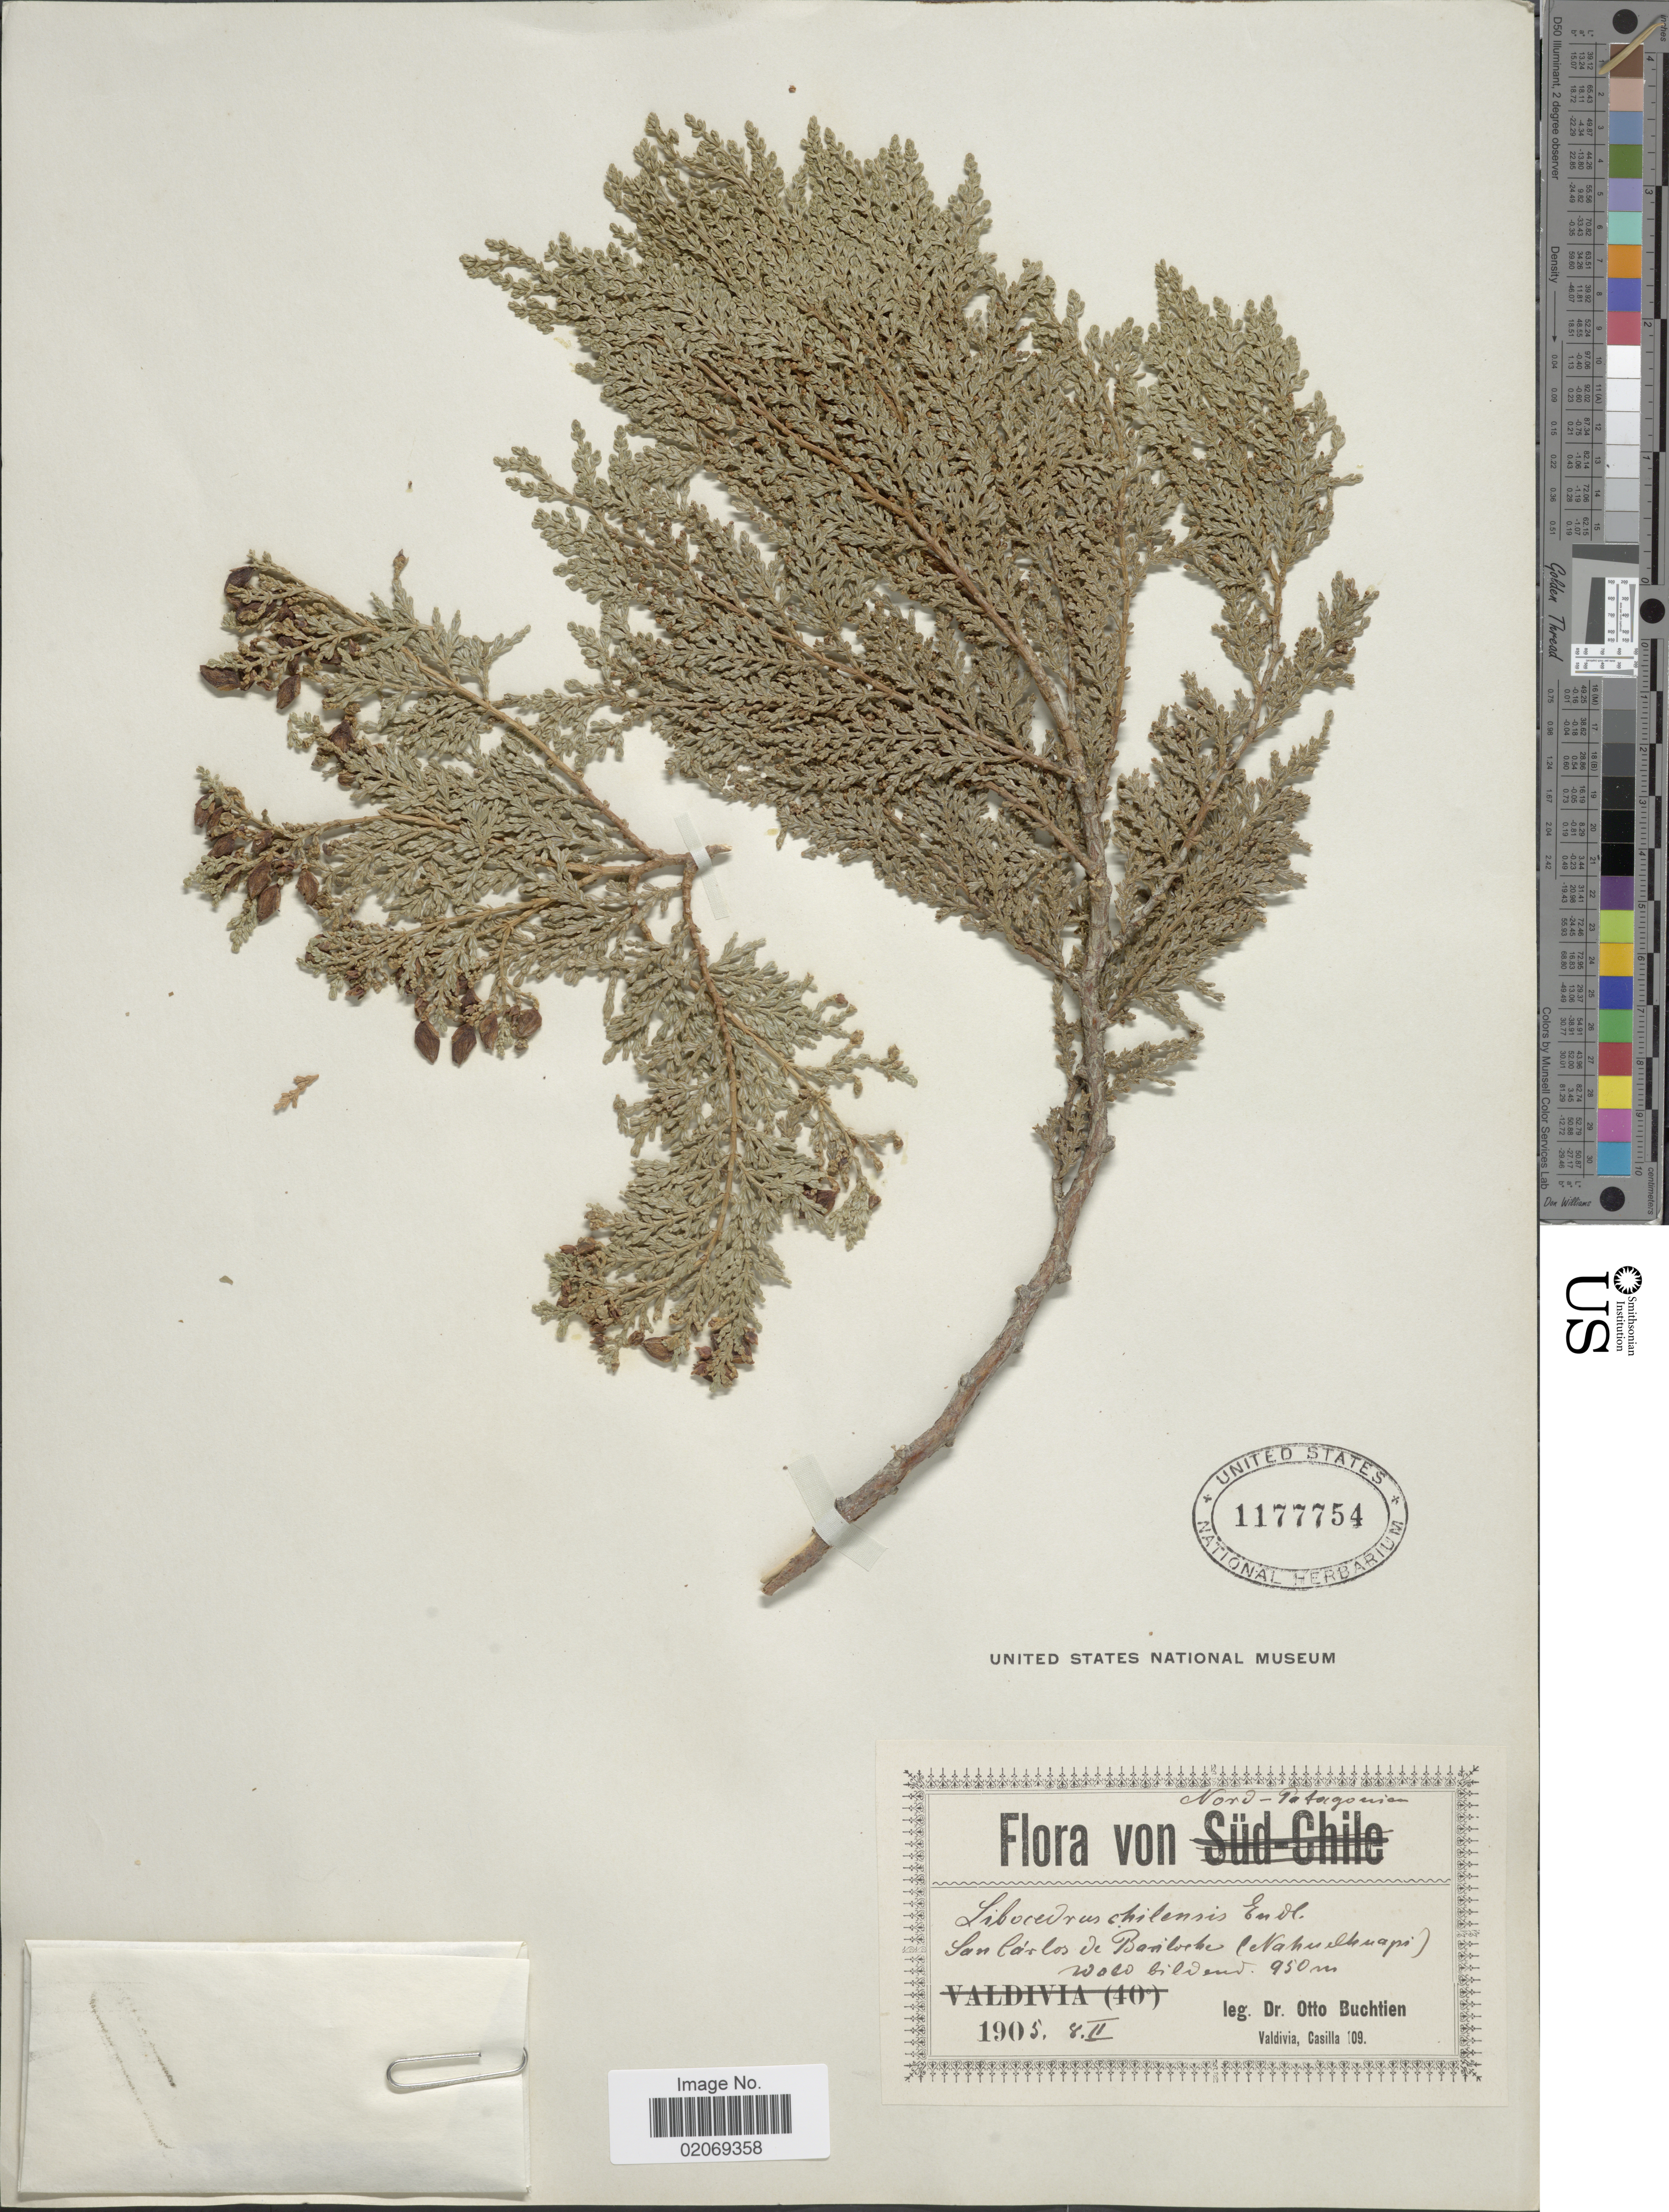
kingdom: Plantae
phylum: Tracheophyta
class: Pinopsida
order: Pinales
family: Cupressaceae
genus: Libocedrus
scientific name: Libocedrus chilensis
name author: (D. Don) Endl.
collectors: O. Buchtien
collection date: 1905-02-08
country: Argentina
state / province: Rio Negro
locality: Nord-Patagonien, San Carlos de Bariloche (Nahuel Huapi)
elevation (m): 950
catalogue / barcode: US 1177754